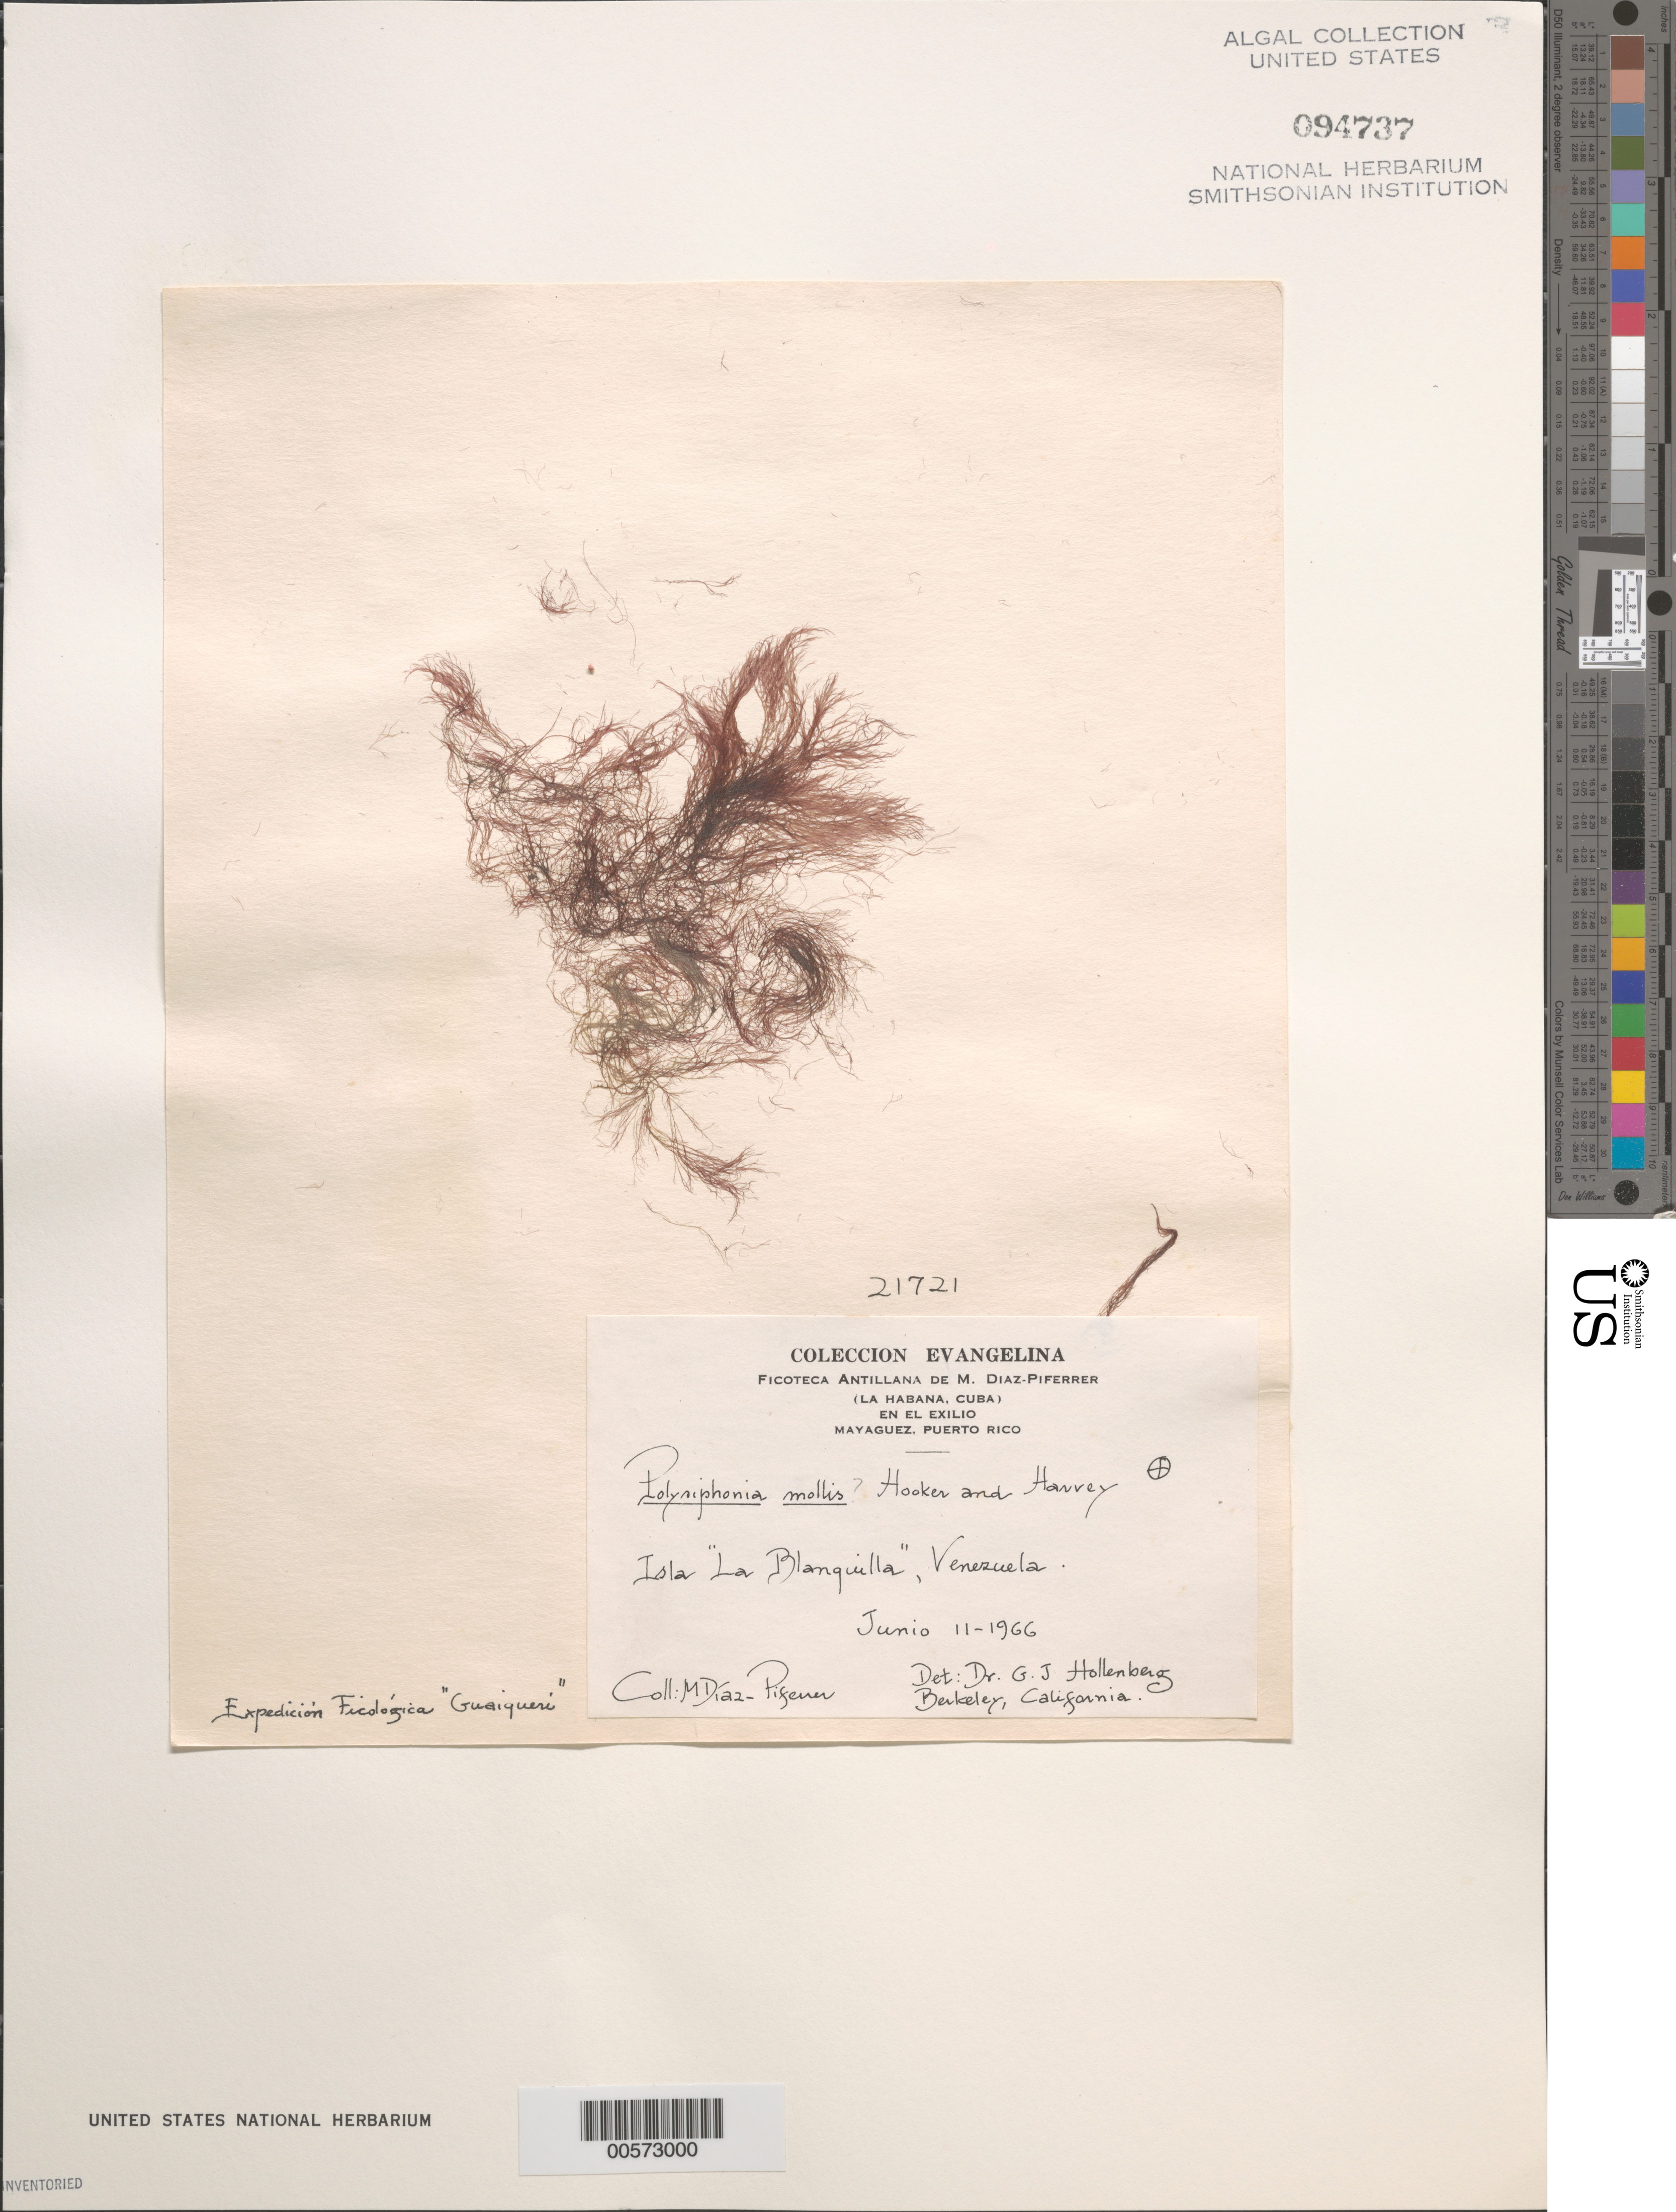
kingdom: Plantae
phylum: Rhodophyta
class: Florideophyceae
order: Ceramiales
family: Rhodomelaceae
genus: Polysiphonia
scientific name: Polysiphonia mollis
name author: Hook. f. & Harv.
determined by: Hollenberg, George J.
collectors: M. Diaz-Piferrer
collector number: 21721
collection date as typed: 11 Jun 1966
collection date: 1966-06-11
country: Venezuela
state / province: Dependencias Federales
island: Isla La Blanquilla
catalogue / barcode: US 94737